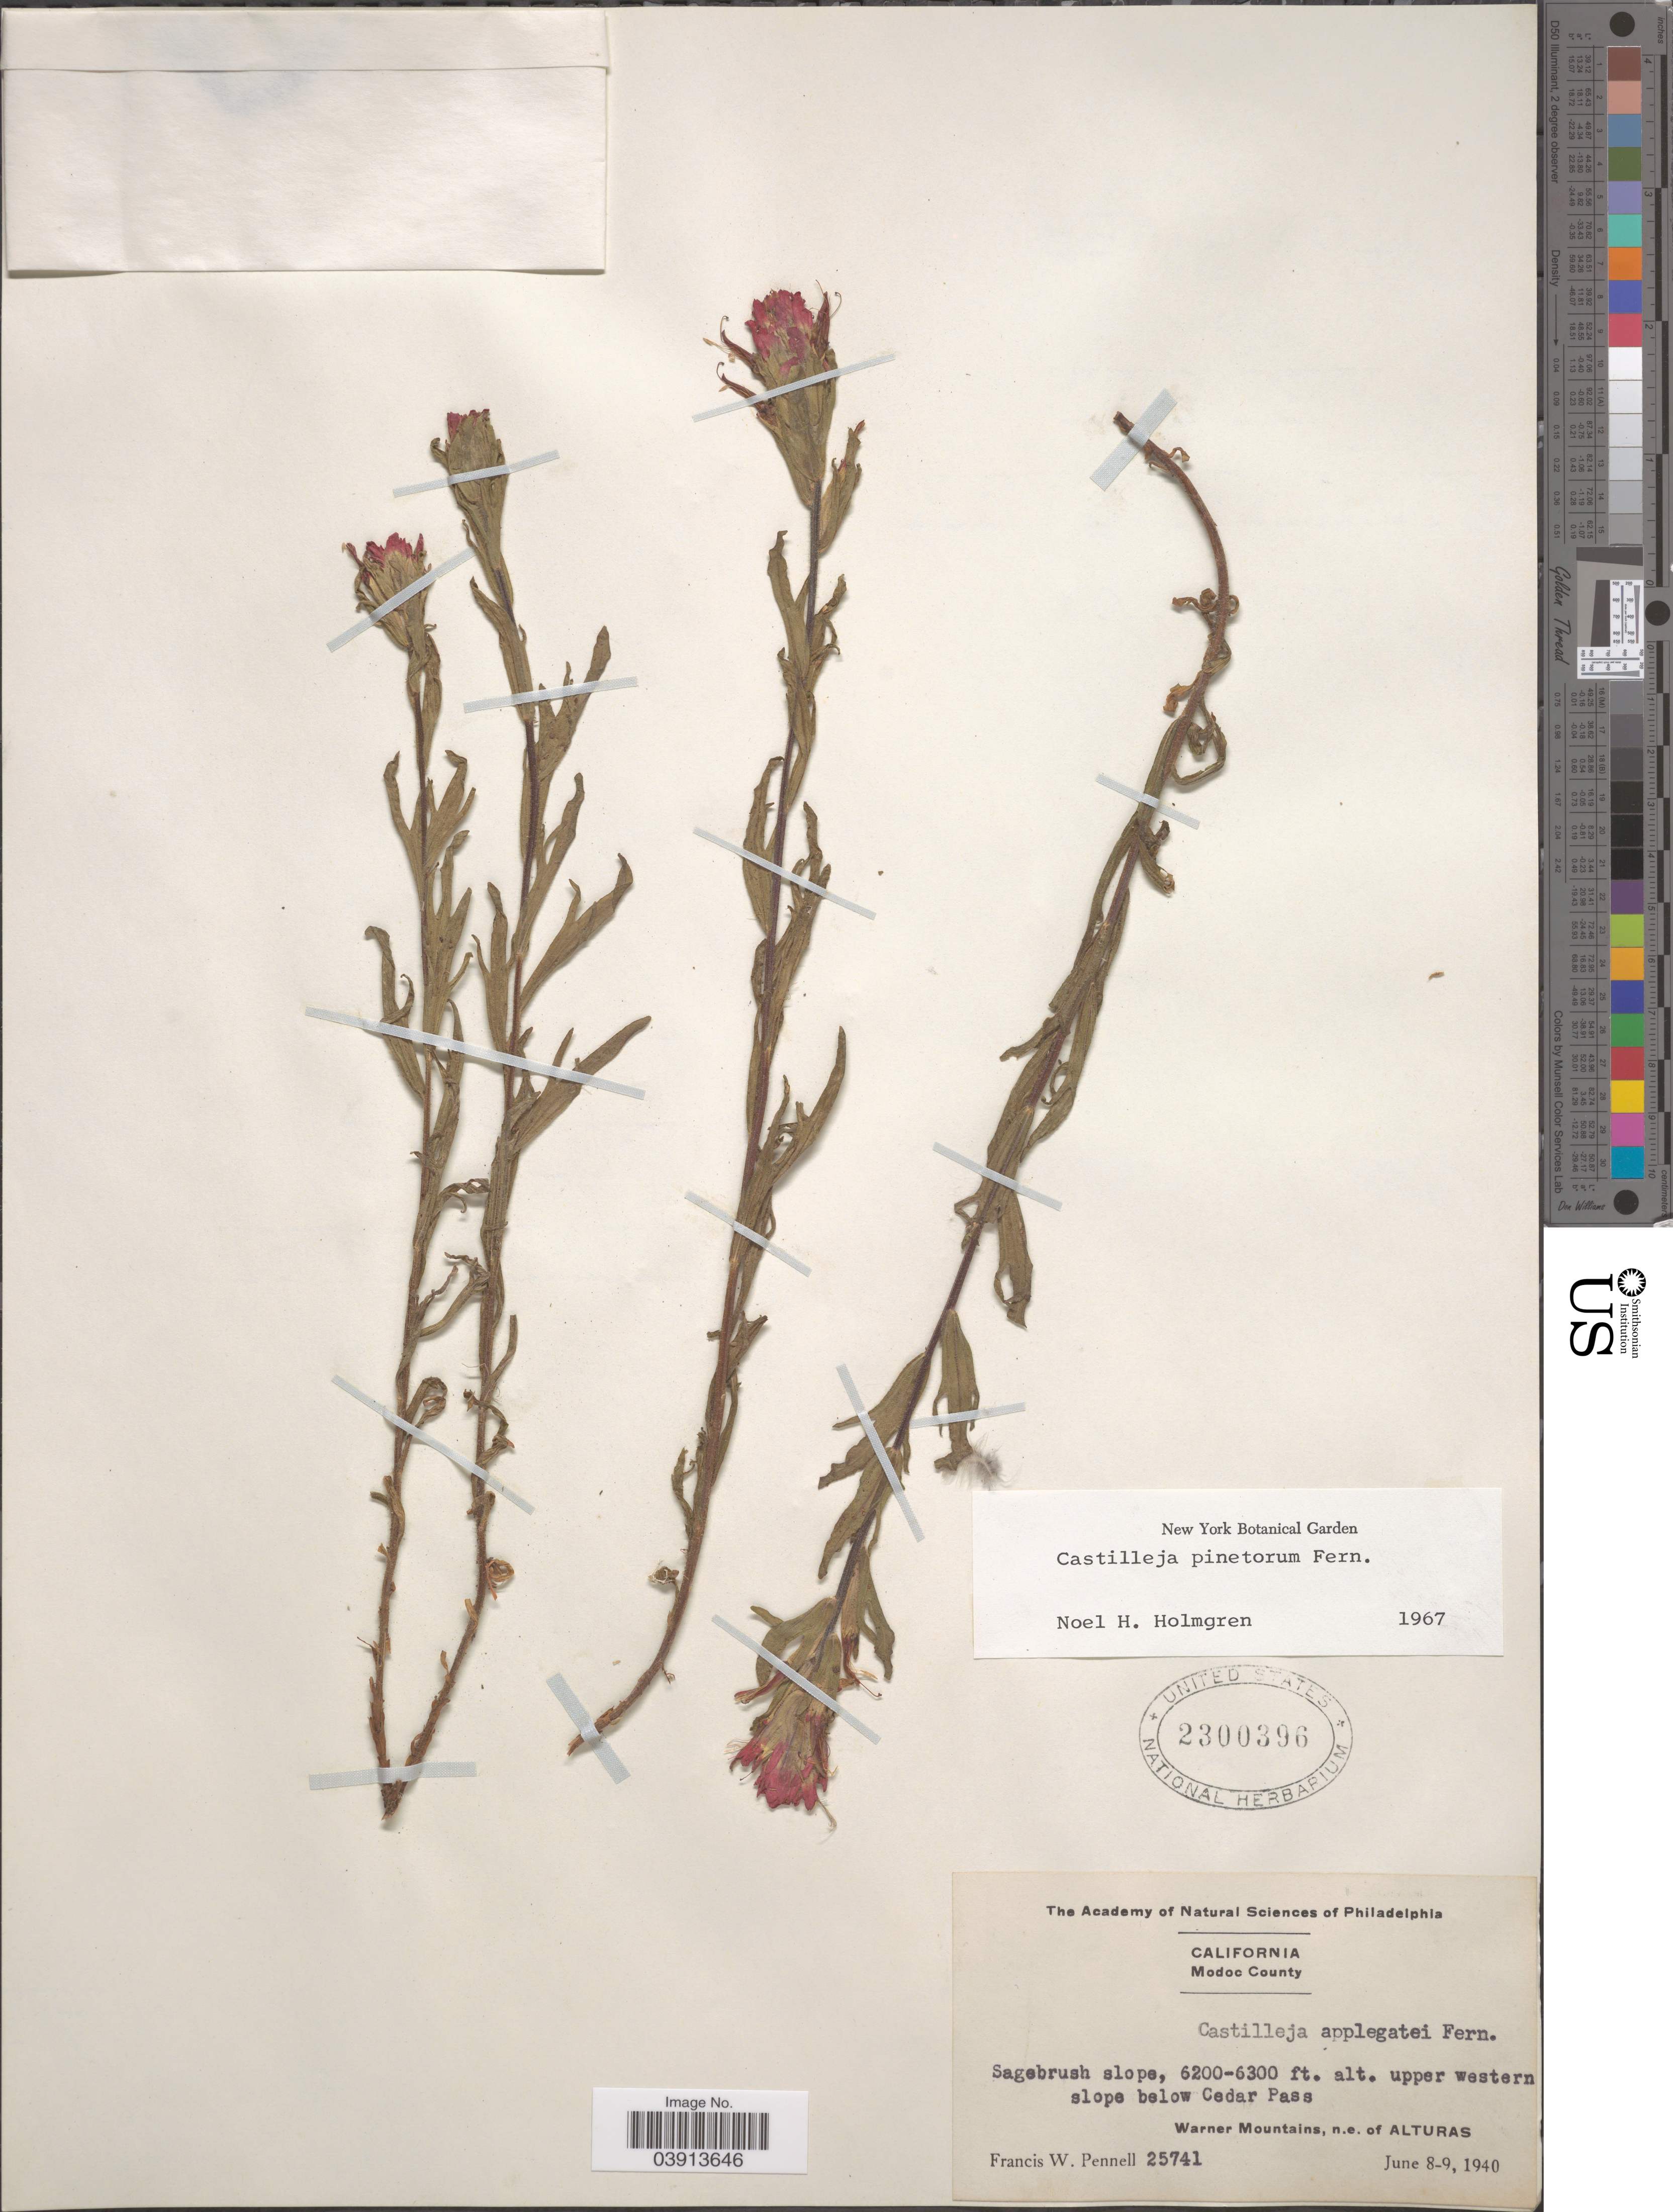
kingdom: Plantae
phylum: Tracheophyta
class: Magnoliopsida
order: Lamiales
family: Orobanchaceae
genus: Castilleja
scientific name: Castilleja pinetorum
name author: Fernald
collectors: F. W. Pennell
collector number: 25741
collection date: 1940-06-08/1940-06-09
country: United States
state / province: California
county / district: Modoc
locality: Modoc County. Upper western slope below Cedar Pass, Warner Mountains, n. e. of Alturas.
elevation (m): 1890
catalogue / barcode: US 2300396